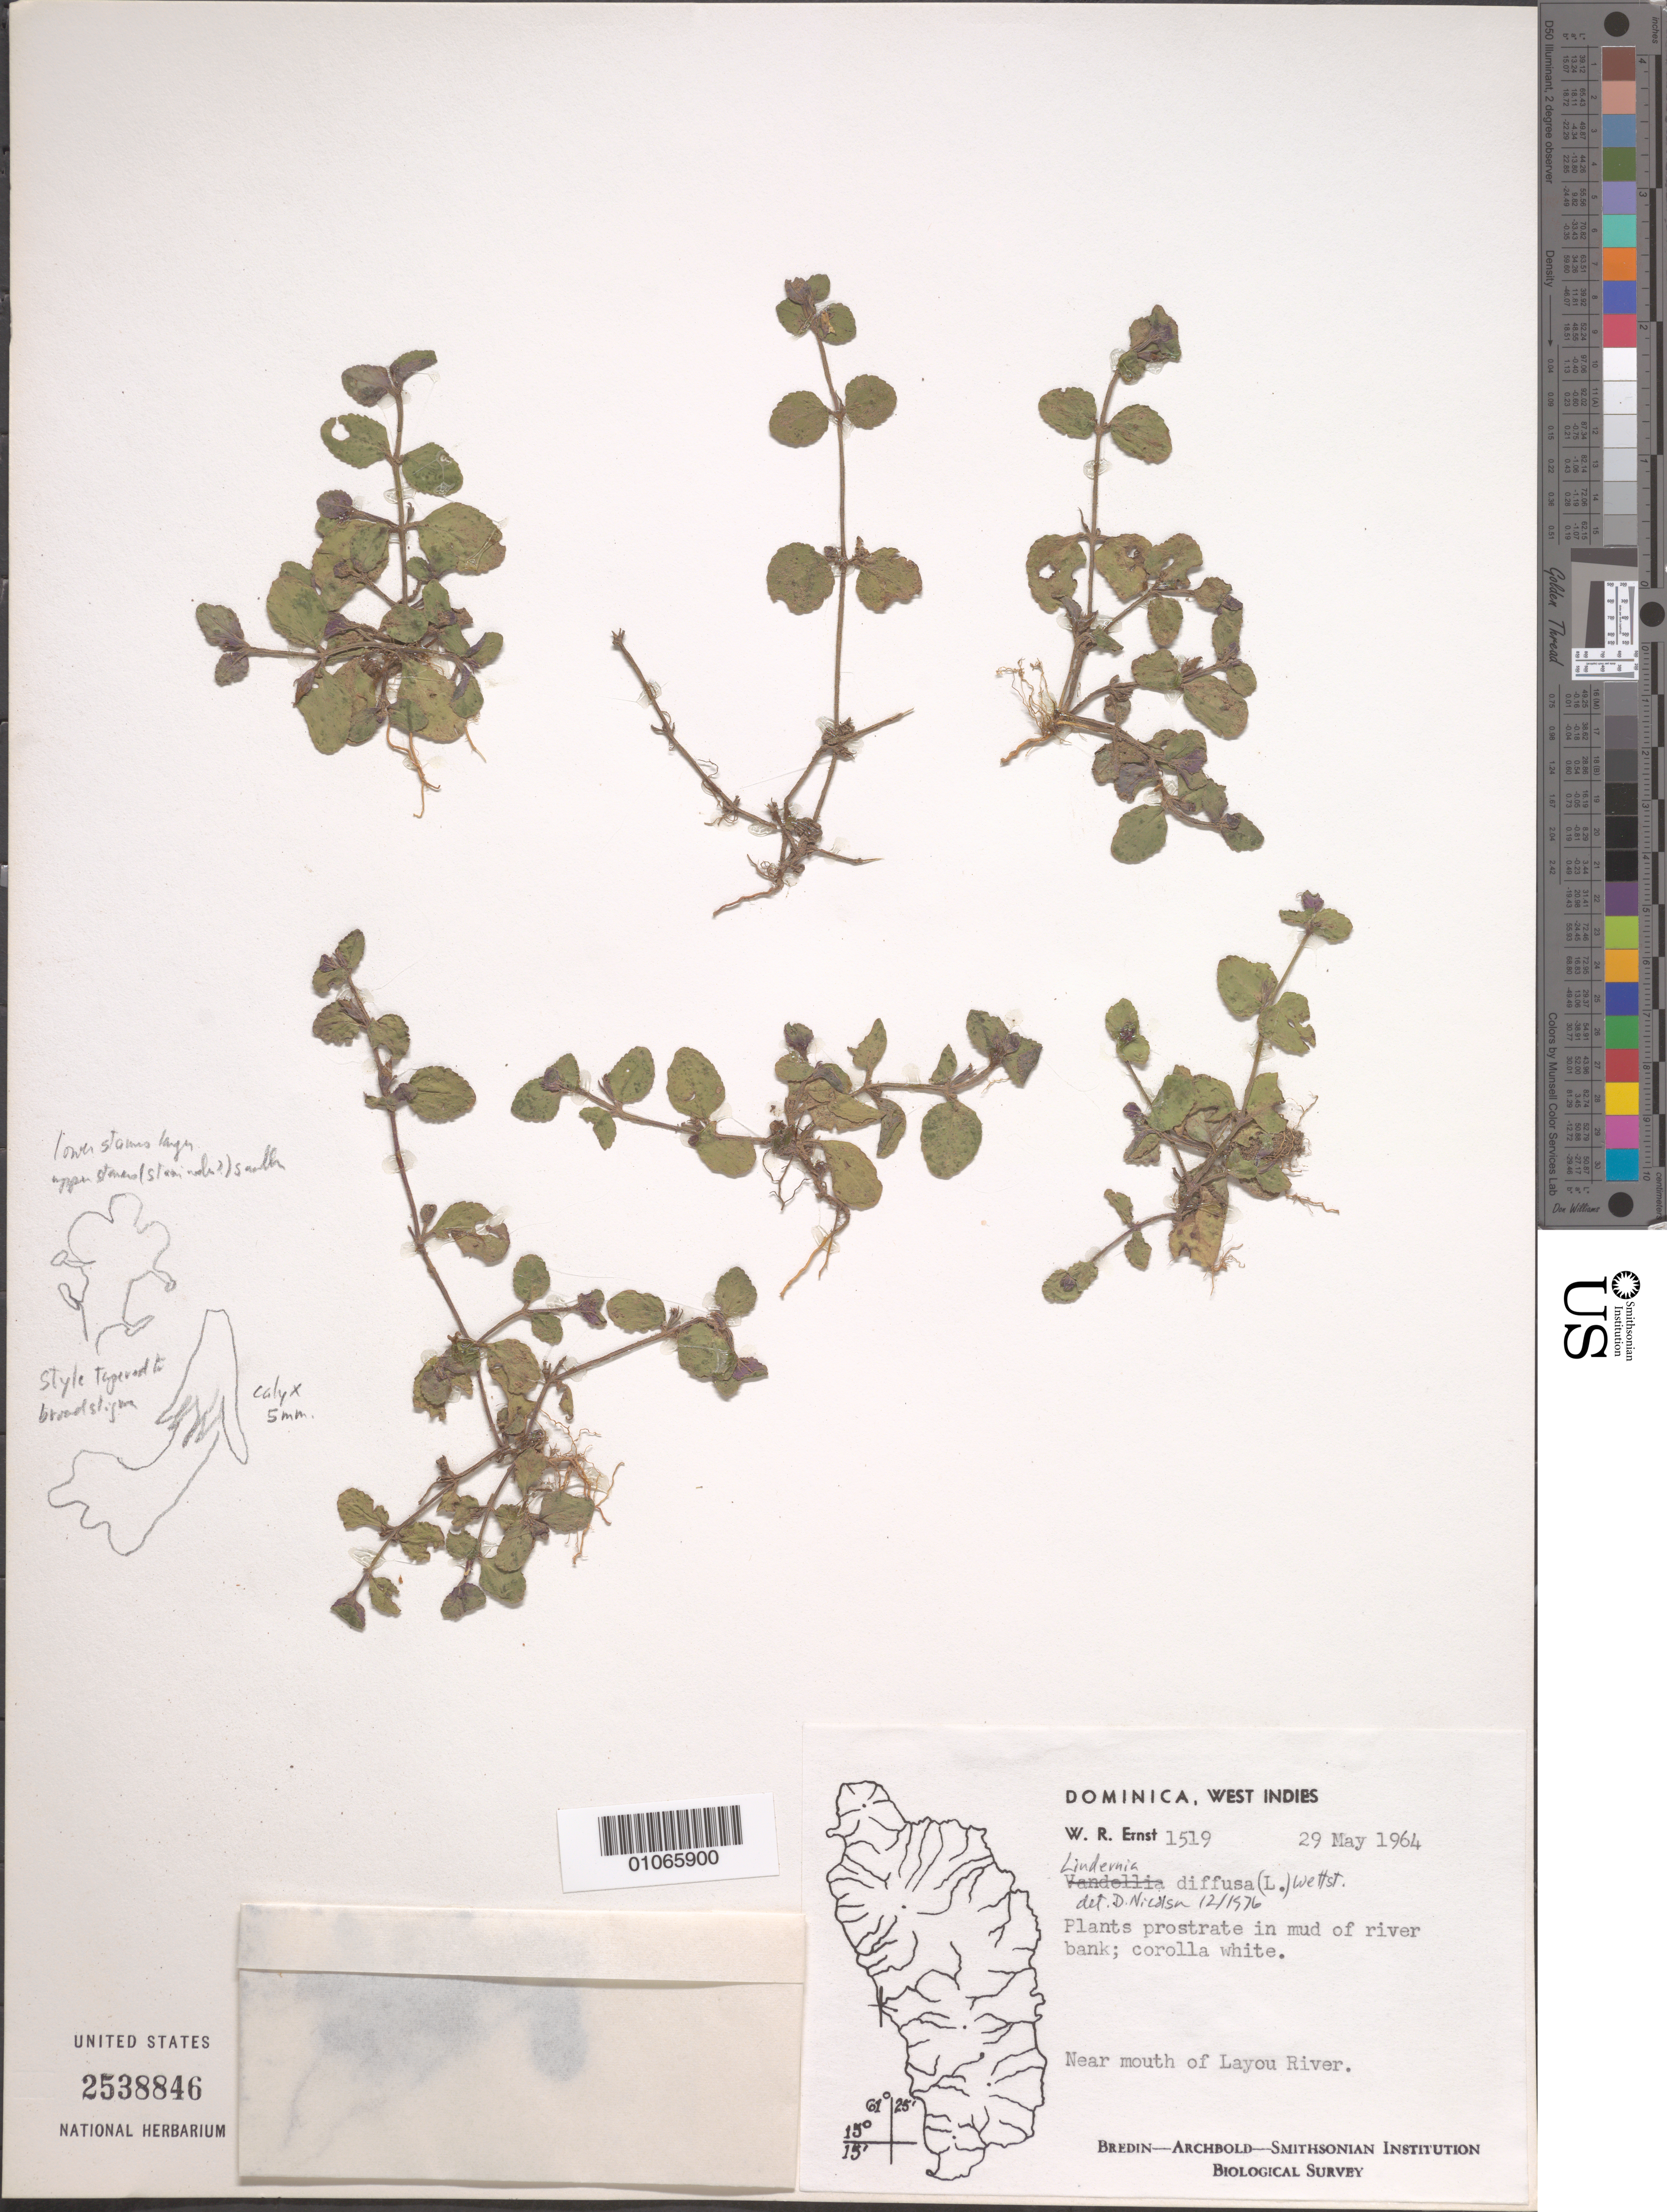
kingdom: Plantae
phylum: Tracheophyta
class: Magnoliopsida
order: Lamiales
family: Linderniaceae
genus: Lindernia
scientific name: Lindernia diffusa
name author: (L.) Wettst.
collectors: W. R. Ernst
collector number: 1519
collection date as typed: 29 May 1964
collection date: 1964-05-29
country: Dominica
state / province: St. Joseph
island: Dominica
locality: Near mouth of Layou River in mud of river bank.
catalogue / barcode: US 2538846